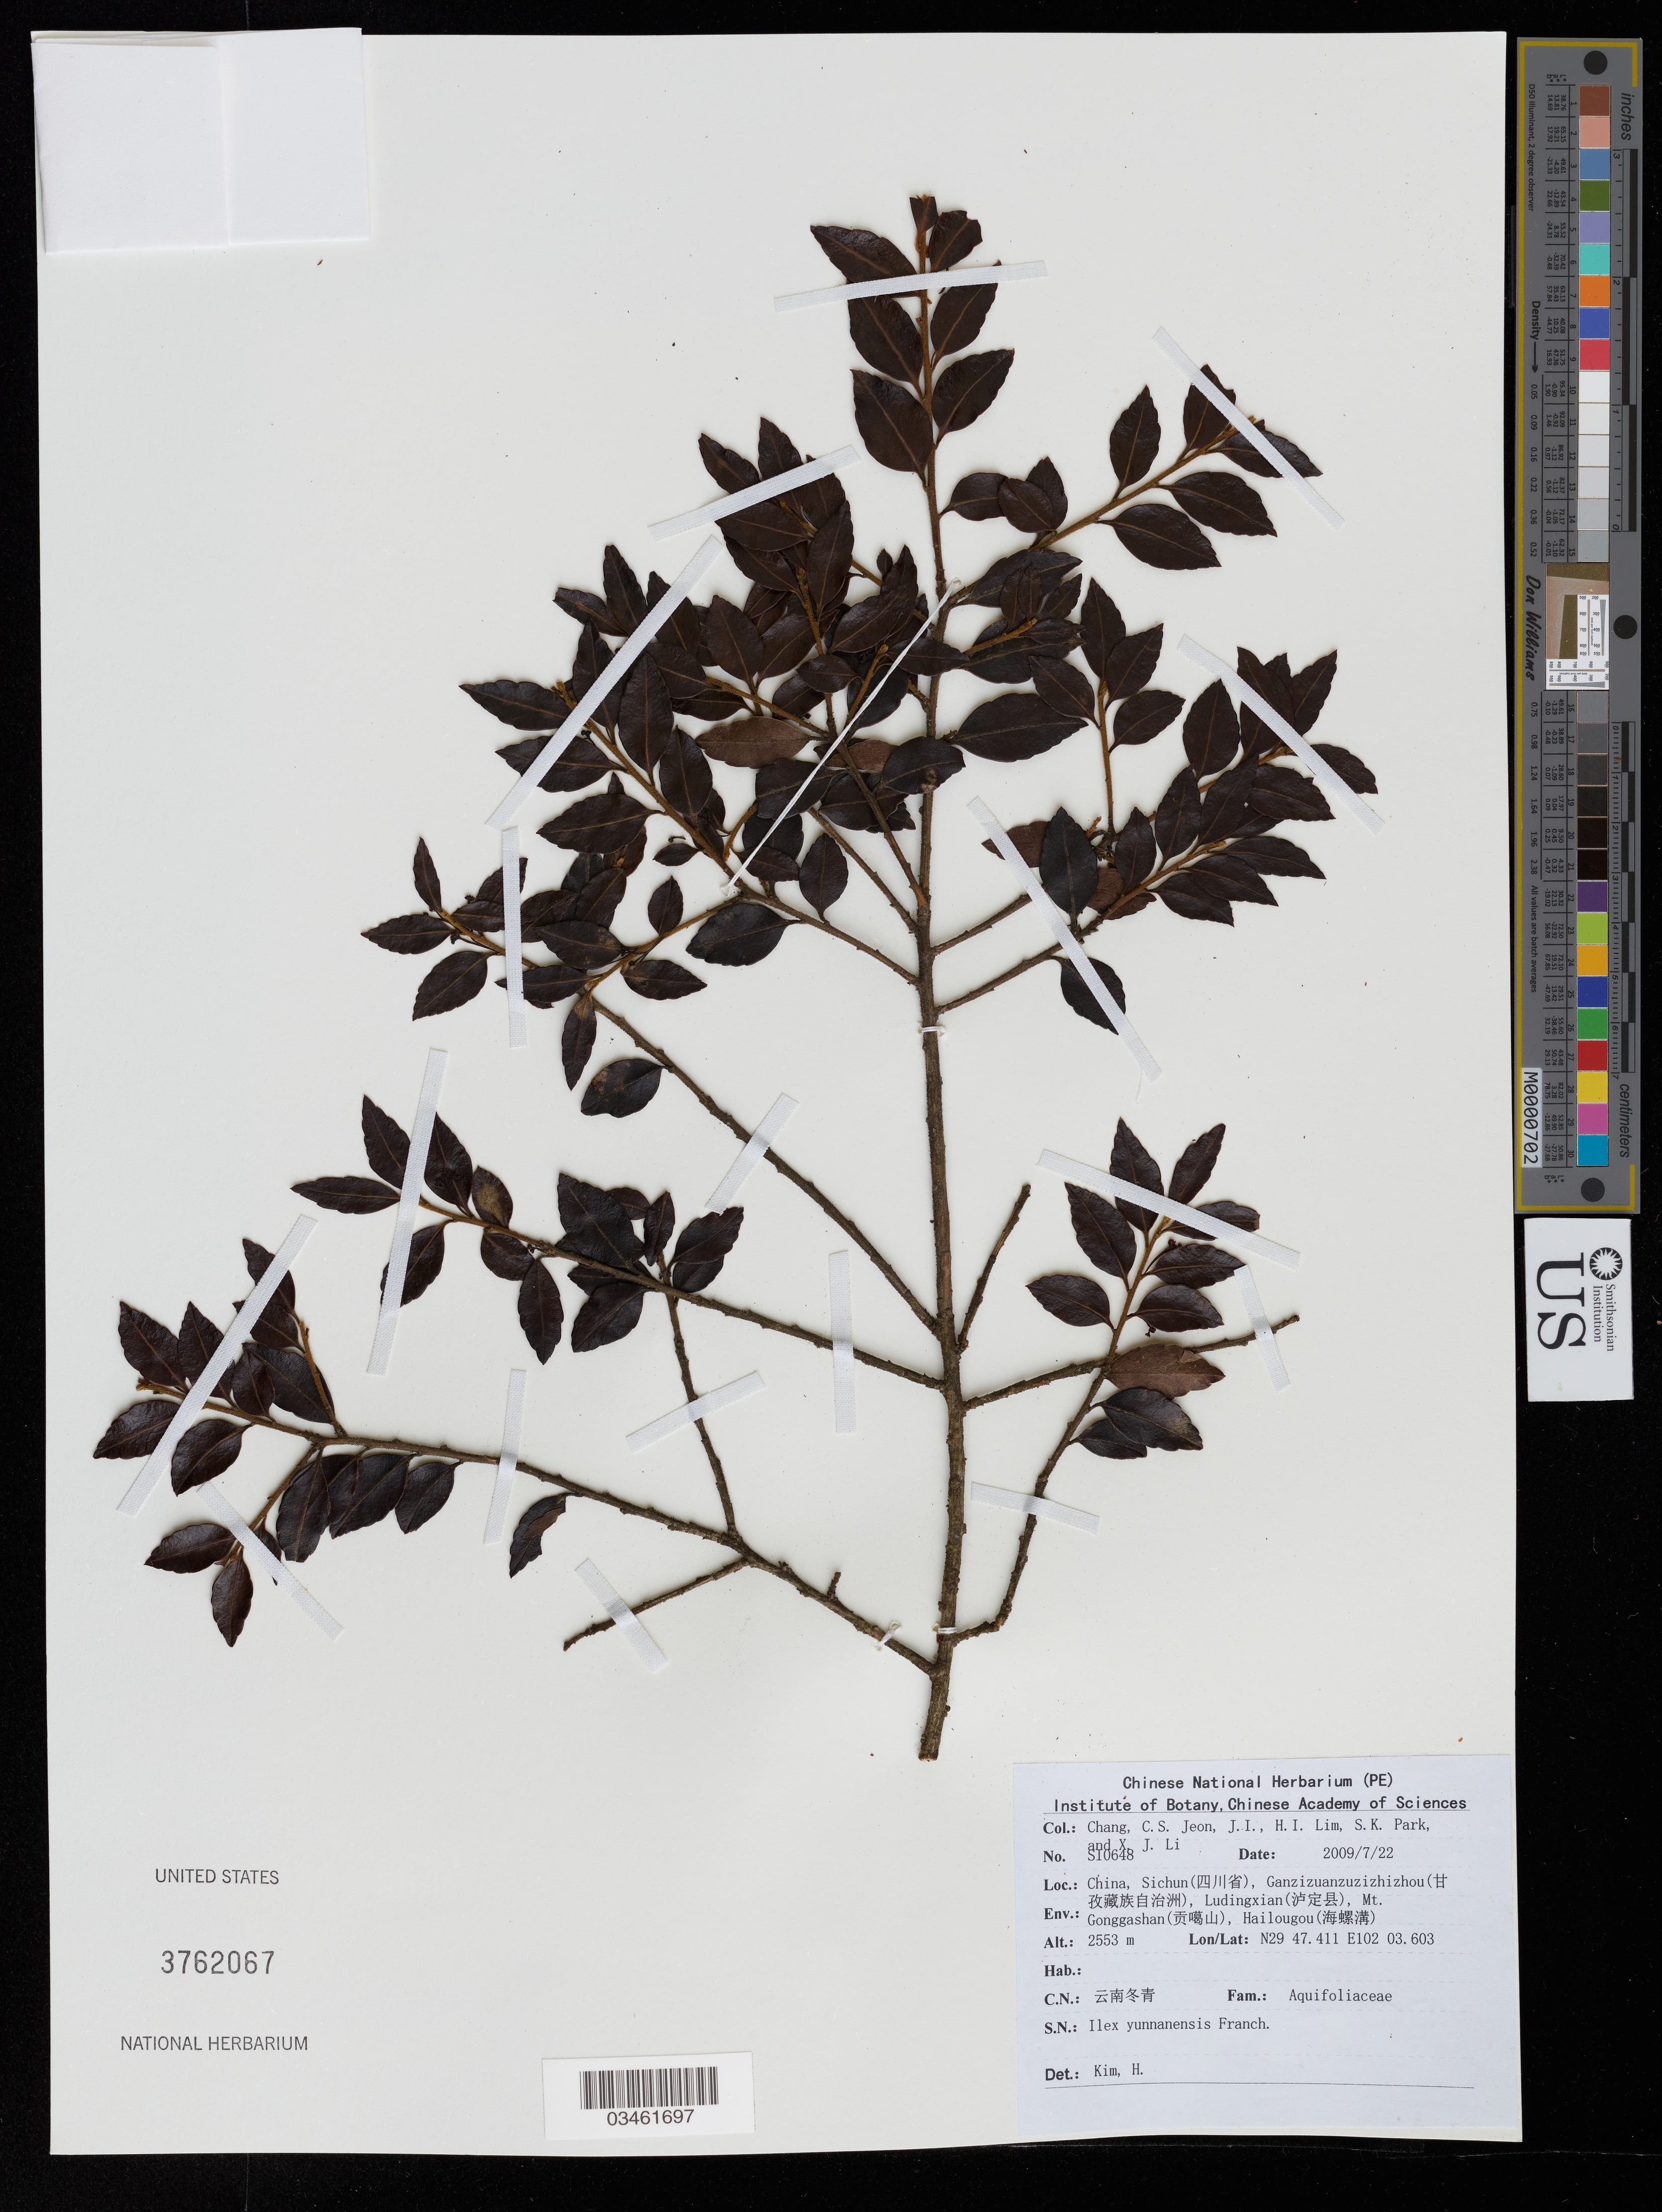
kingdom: Plantae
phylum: Tracheophyta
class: Magnoliopsida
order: Aquifoliales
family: Aquifoliaceae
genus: Ilex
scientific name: Ilex yunnanensis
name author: Franch.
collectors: C. S. Chang, J. Jeon, H. Lim, S. Park & X. Li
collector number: S10648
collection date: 2009-07-22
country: China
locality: Sichun (X), Ganzizuanzuzizhizhou (X), Ludingxian (X), Mt. Gonggashan (X), Hailougou (X).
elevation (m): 2553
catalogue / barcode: US 3762067